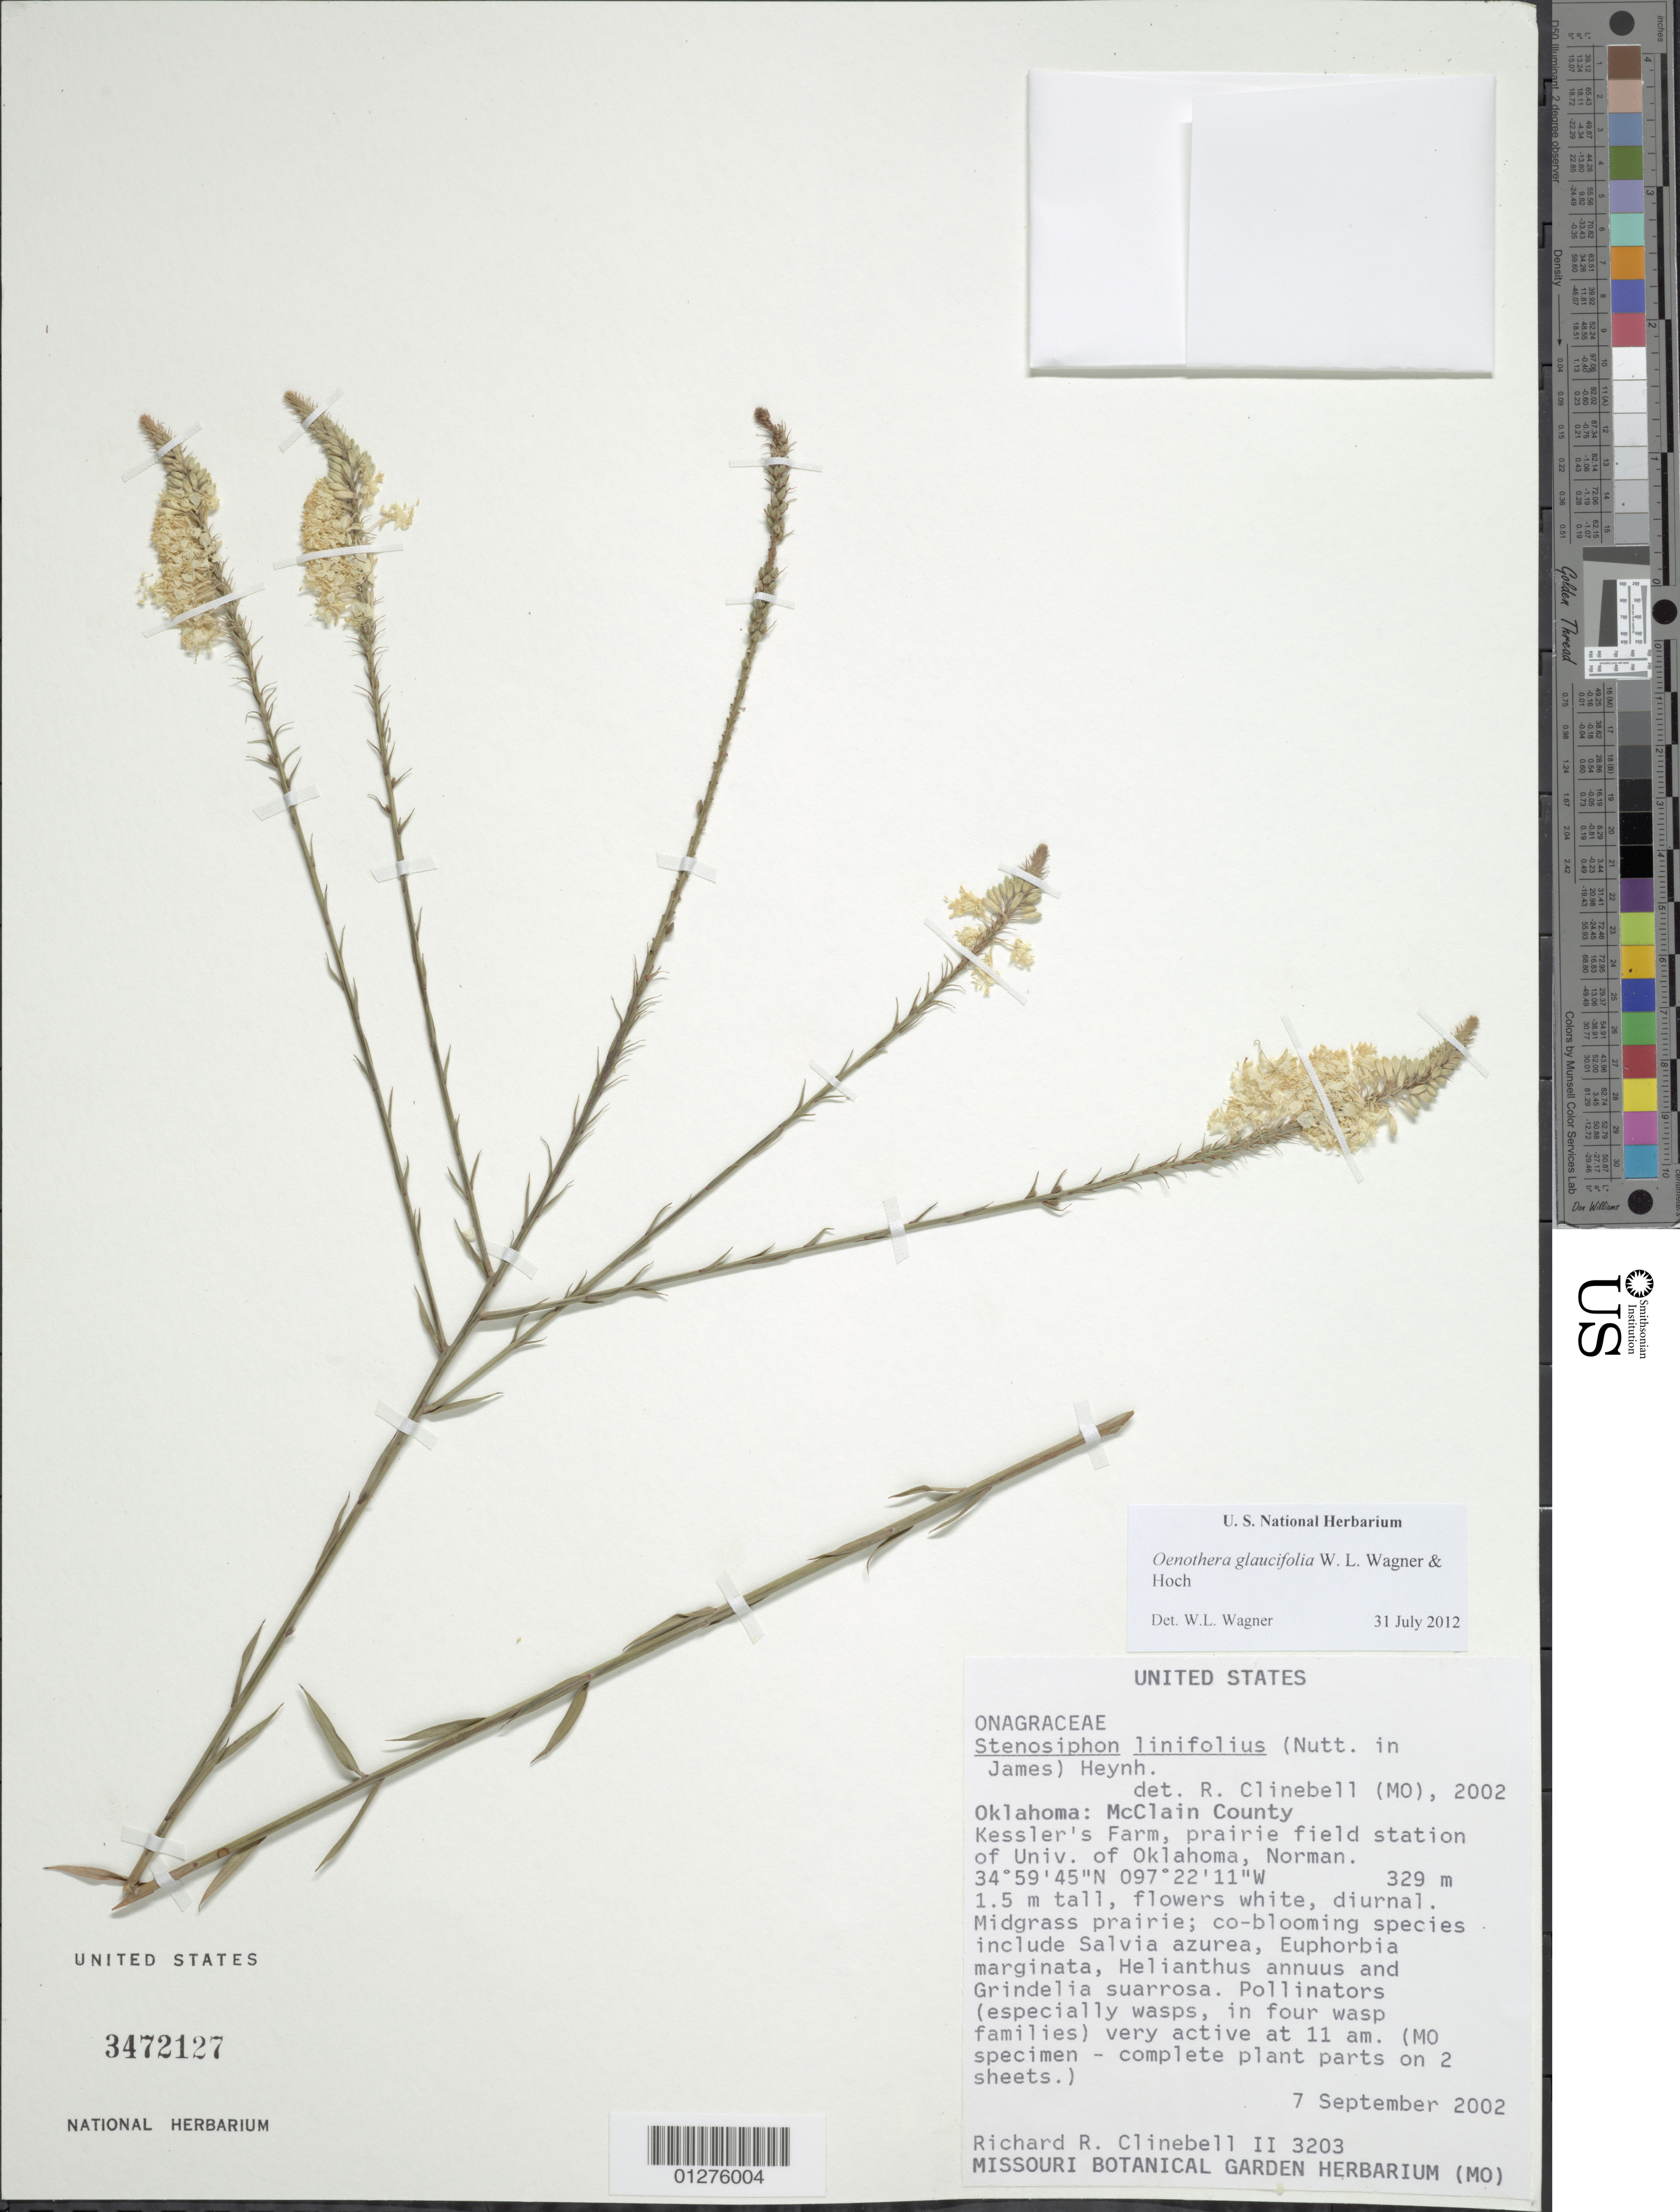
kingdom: Plantae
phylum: Tracheophyta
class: Magnoliopsida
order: Myrtales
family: Onagraceae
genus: Oenothera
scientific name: Oenothera glaucifolia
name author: W.L. Wagner & Hoch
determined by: Wagner, W. L., (BOT), Smithsonian Institution - National Museum of Natural History (UNITED STATES)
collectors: R. Clinebell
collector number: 3203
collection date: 2002-09-07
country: United States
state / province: Oklahoma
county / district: McClain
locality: Kessler's Farm, prairie field station of Univ. of Oklahoma, Norman.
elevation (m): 329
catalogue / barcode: US 3472127